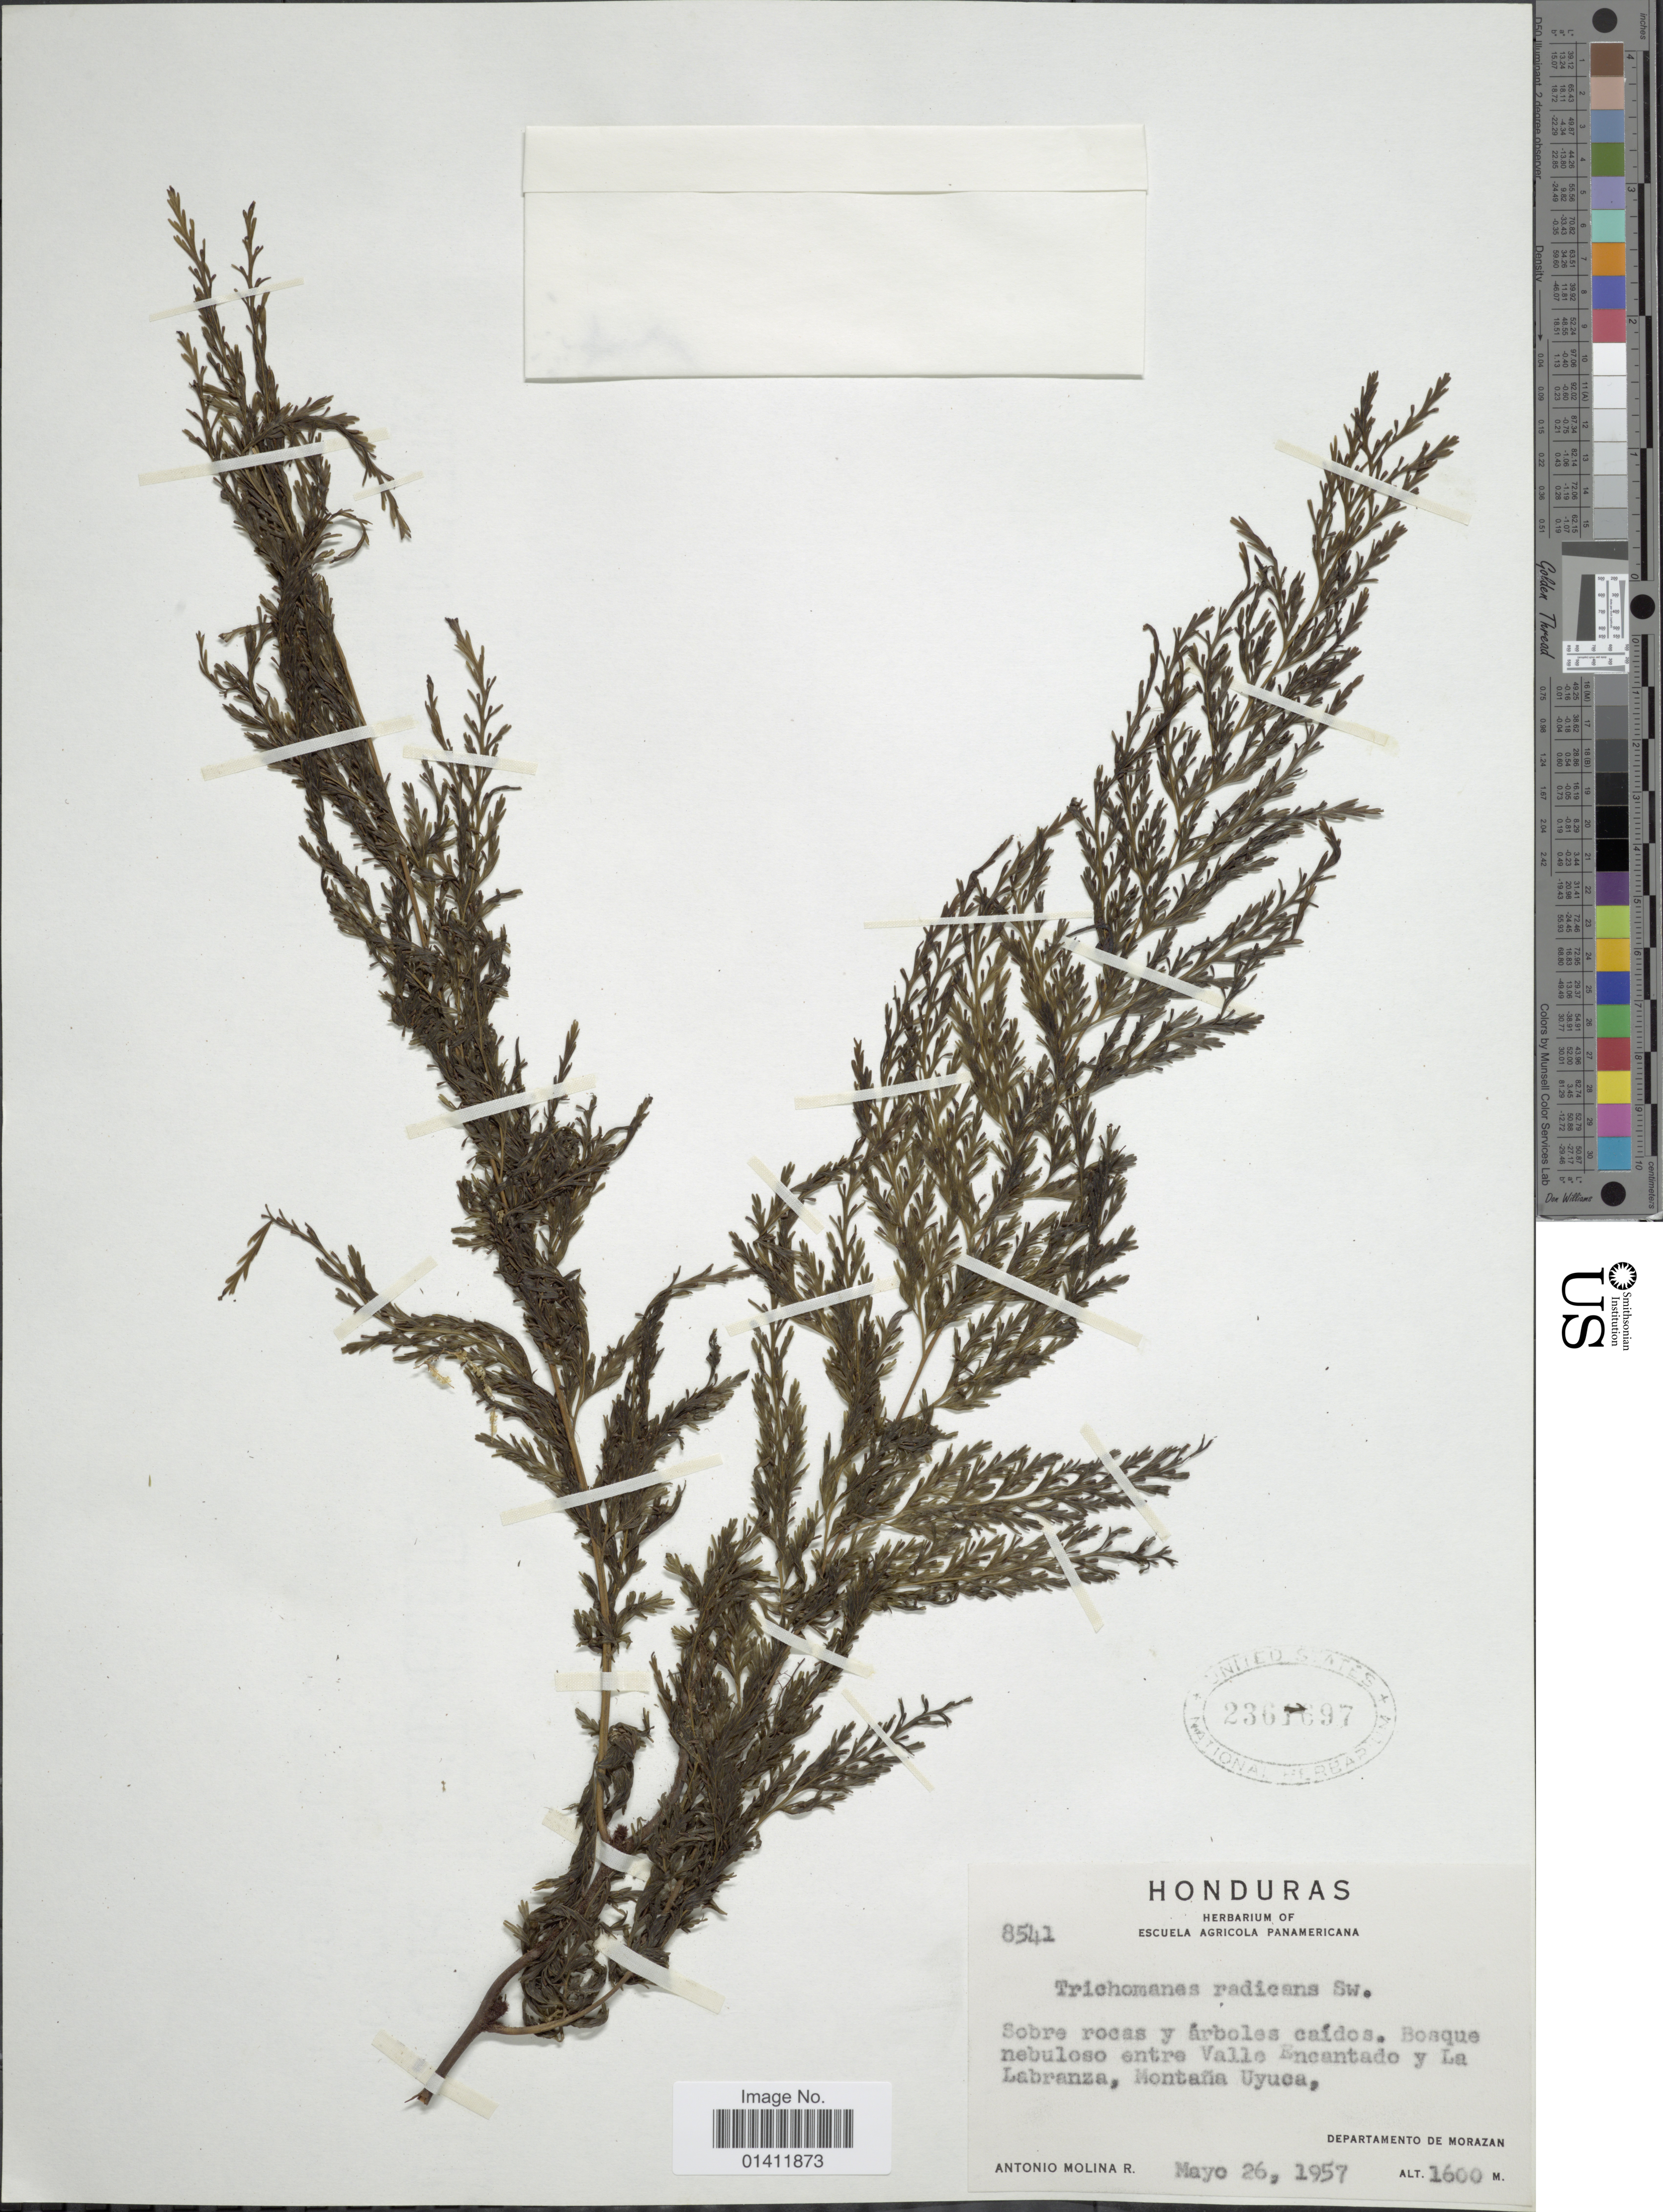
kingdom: Plantae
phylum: Tracheophyta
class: Polypodiopsida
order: Hymenophyllales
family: Hymenophyllaceae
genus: Vandenboschia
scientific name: Vandenboschia radicans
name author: (Sw.) Copel.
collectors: A. Molina R.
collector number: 8541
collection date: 1957-05-26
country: Honduras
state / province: Fco. Morazán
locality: Bosque nebuloso entre Valle Encantado y La Labranza, Montana Uyuca. Departamento de Morazan.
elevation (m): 1600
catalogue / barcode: US 2361697